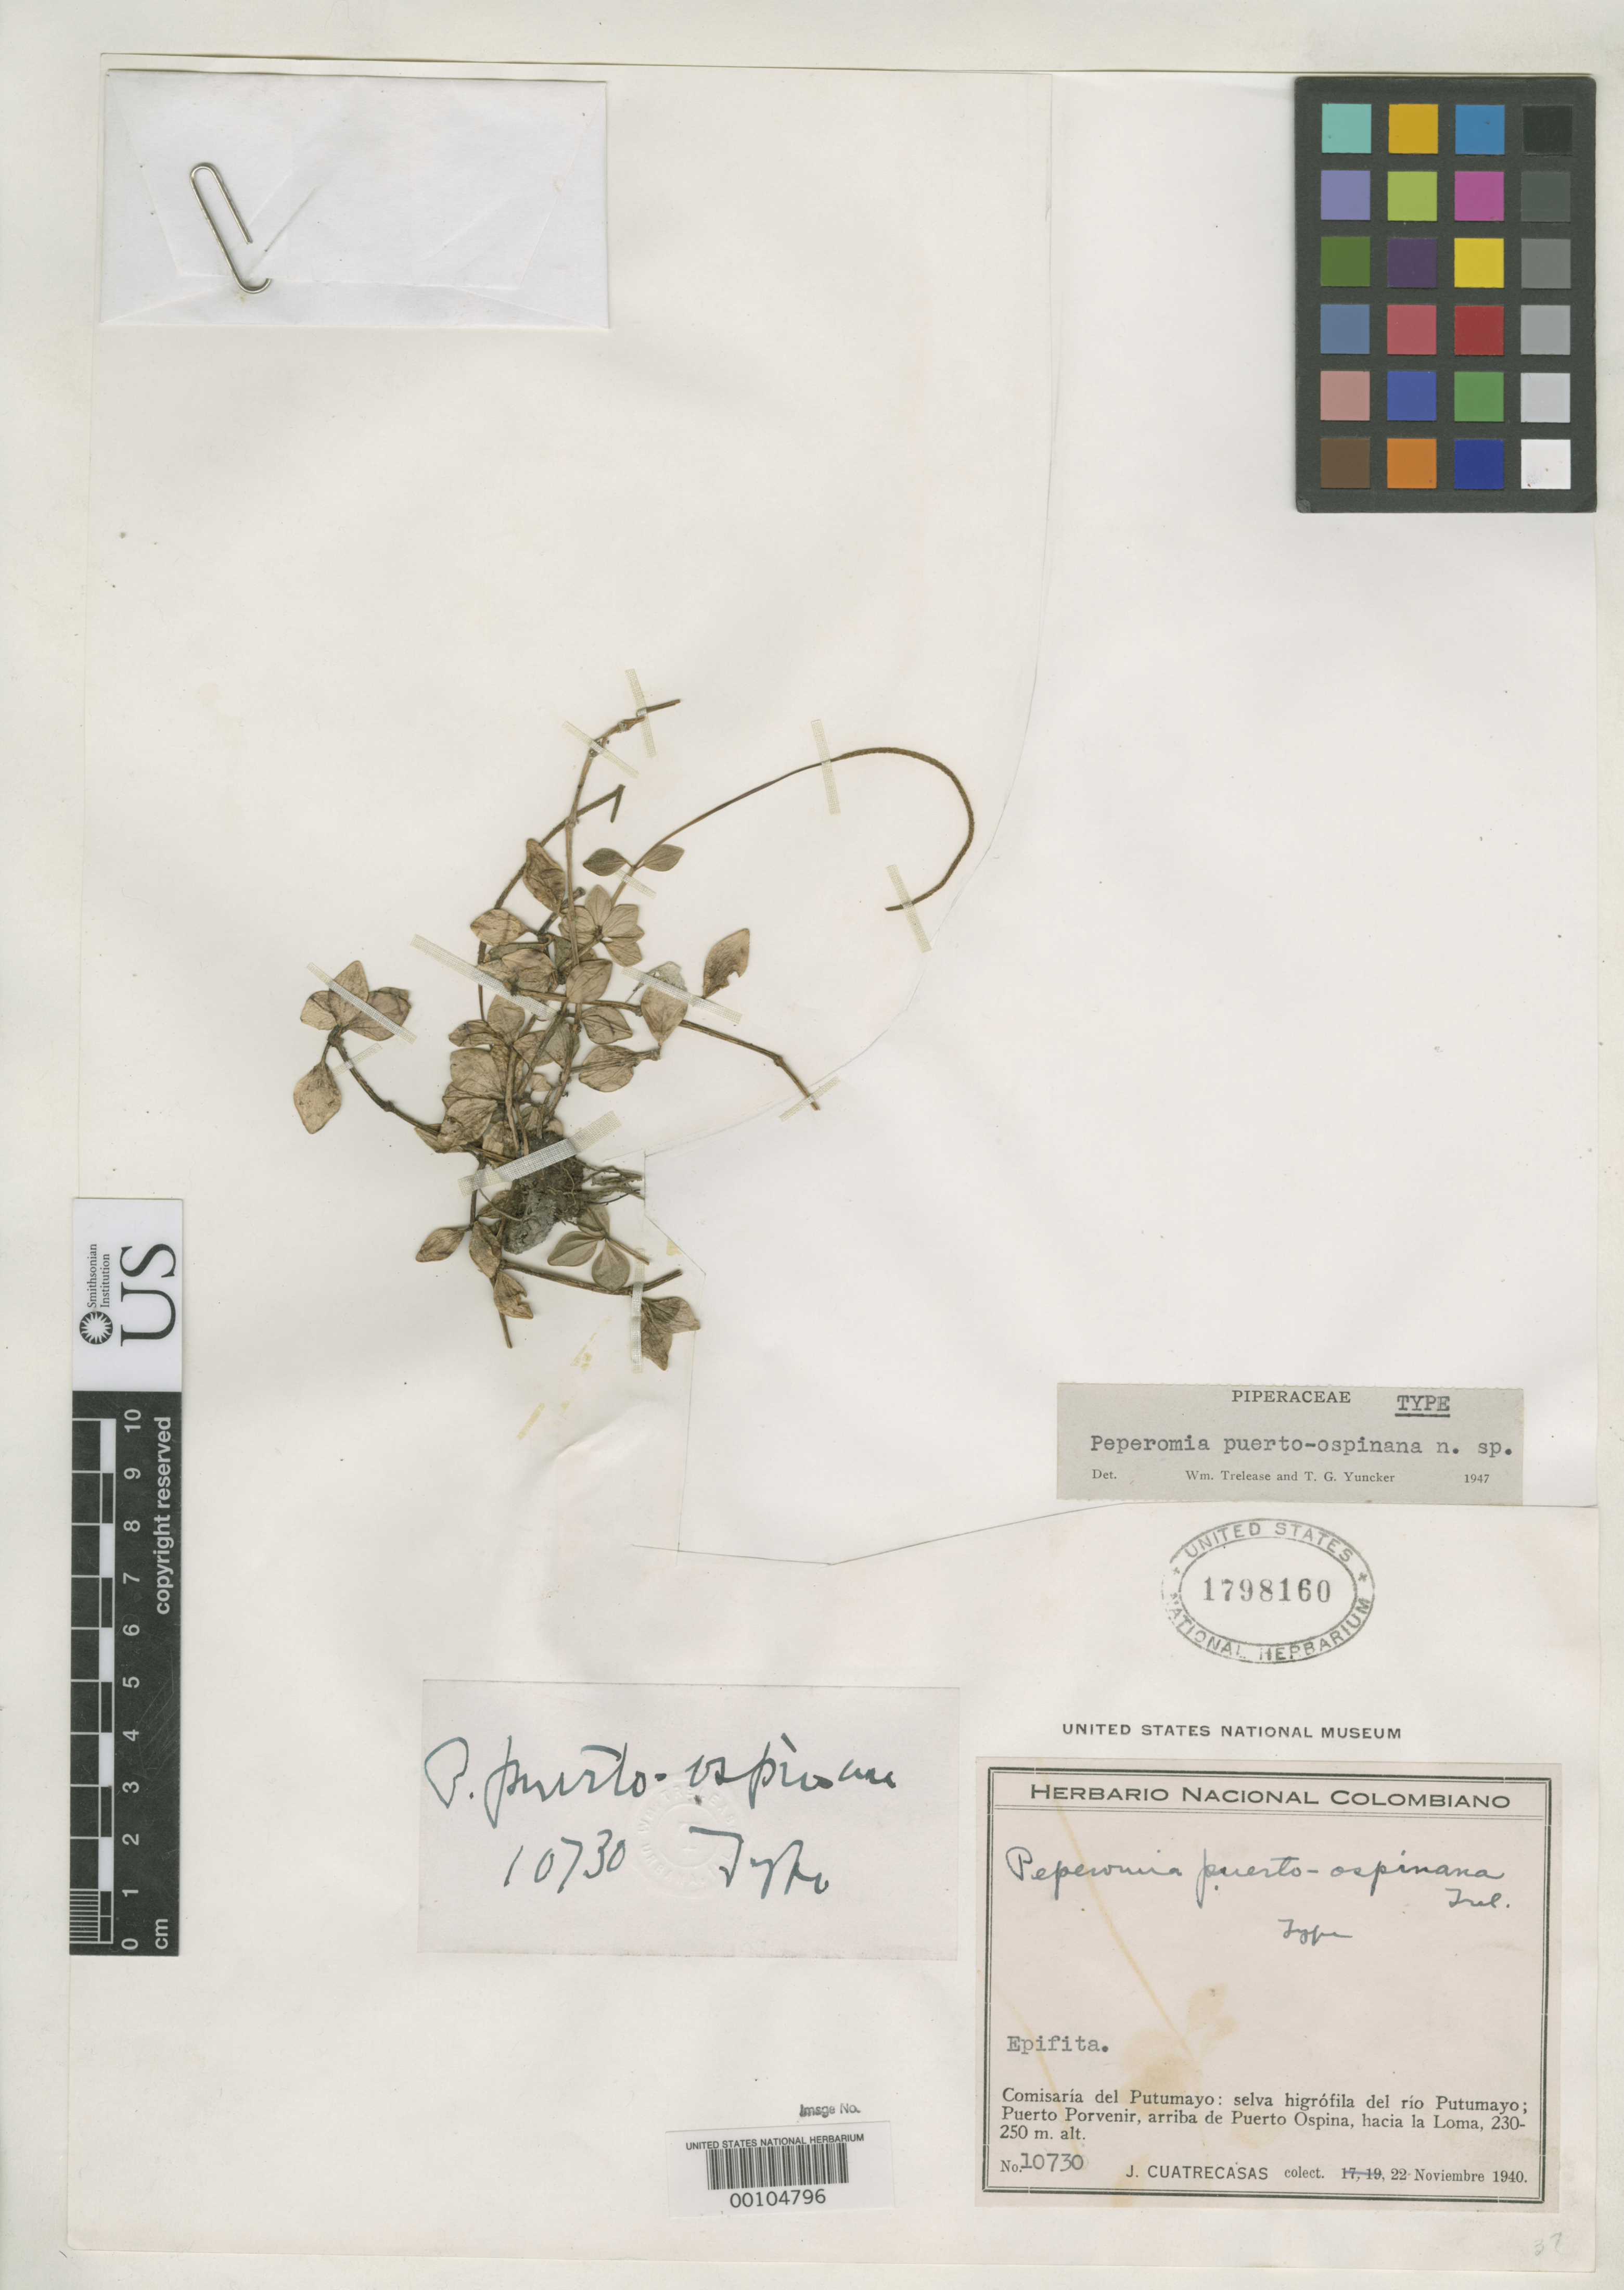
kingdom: Plantae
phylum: Tracheophyta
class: Magnoliopsida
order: Piperales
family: Piperaceae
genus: Peperomia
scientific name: Peperomia puerto-ospinana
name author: Trel. & Yunck.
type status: Holotype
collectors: J. Cuatrecasas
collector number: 10730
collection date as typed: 22 Nov 1940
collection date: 1940-11-22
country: Colombia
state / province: Putumayo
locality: Rio Putumayo, Puerto Porvenir, above Puerto Ospina.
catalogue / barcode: US 1798160